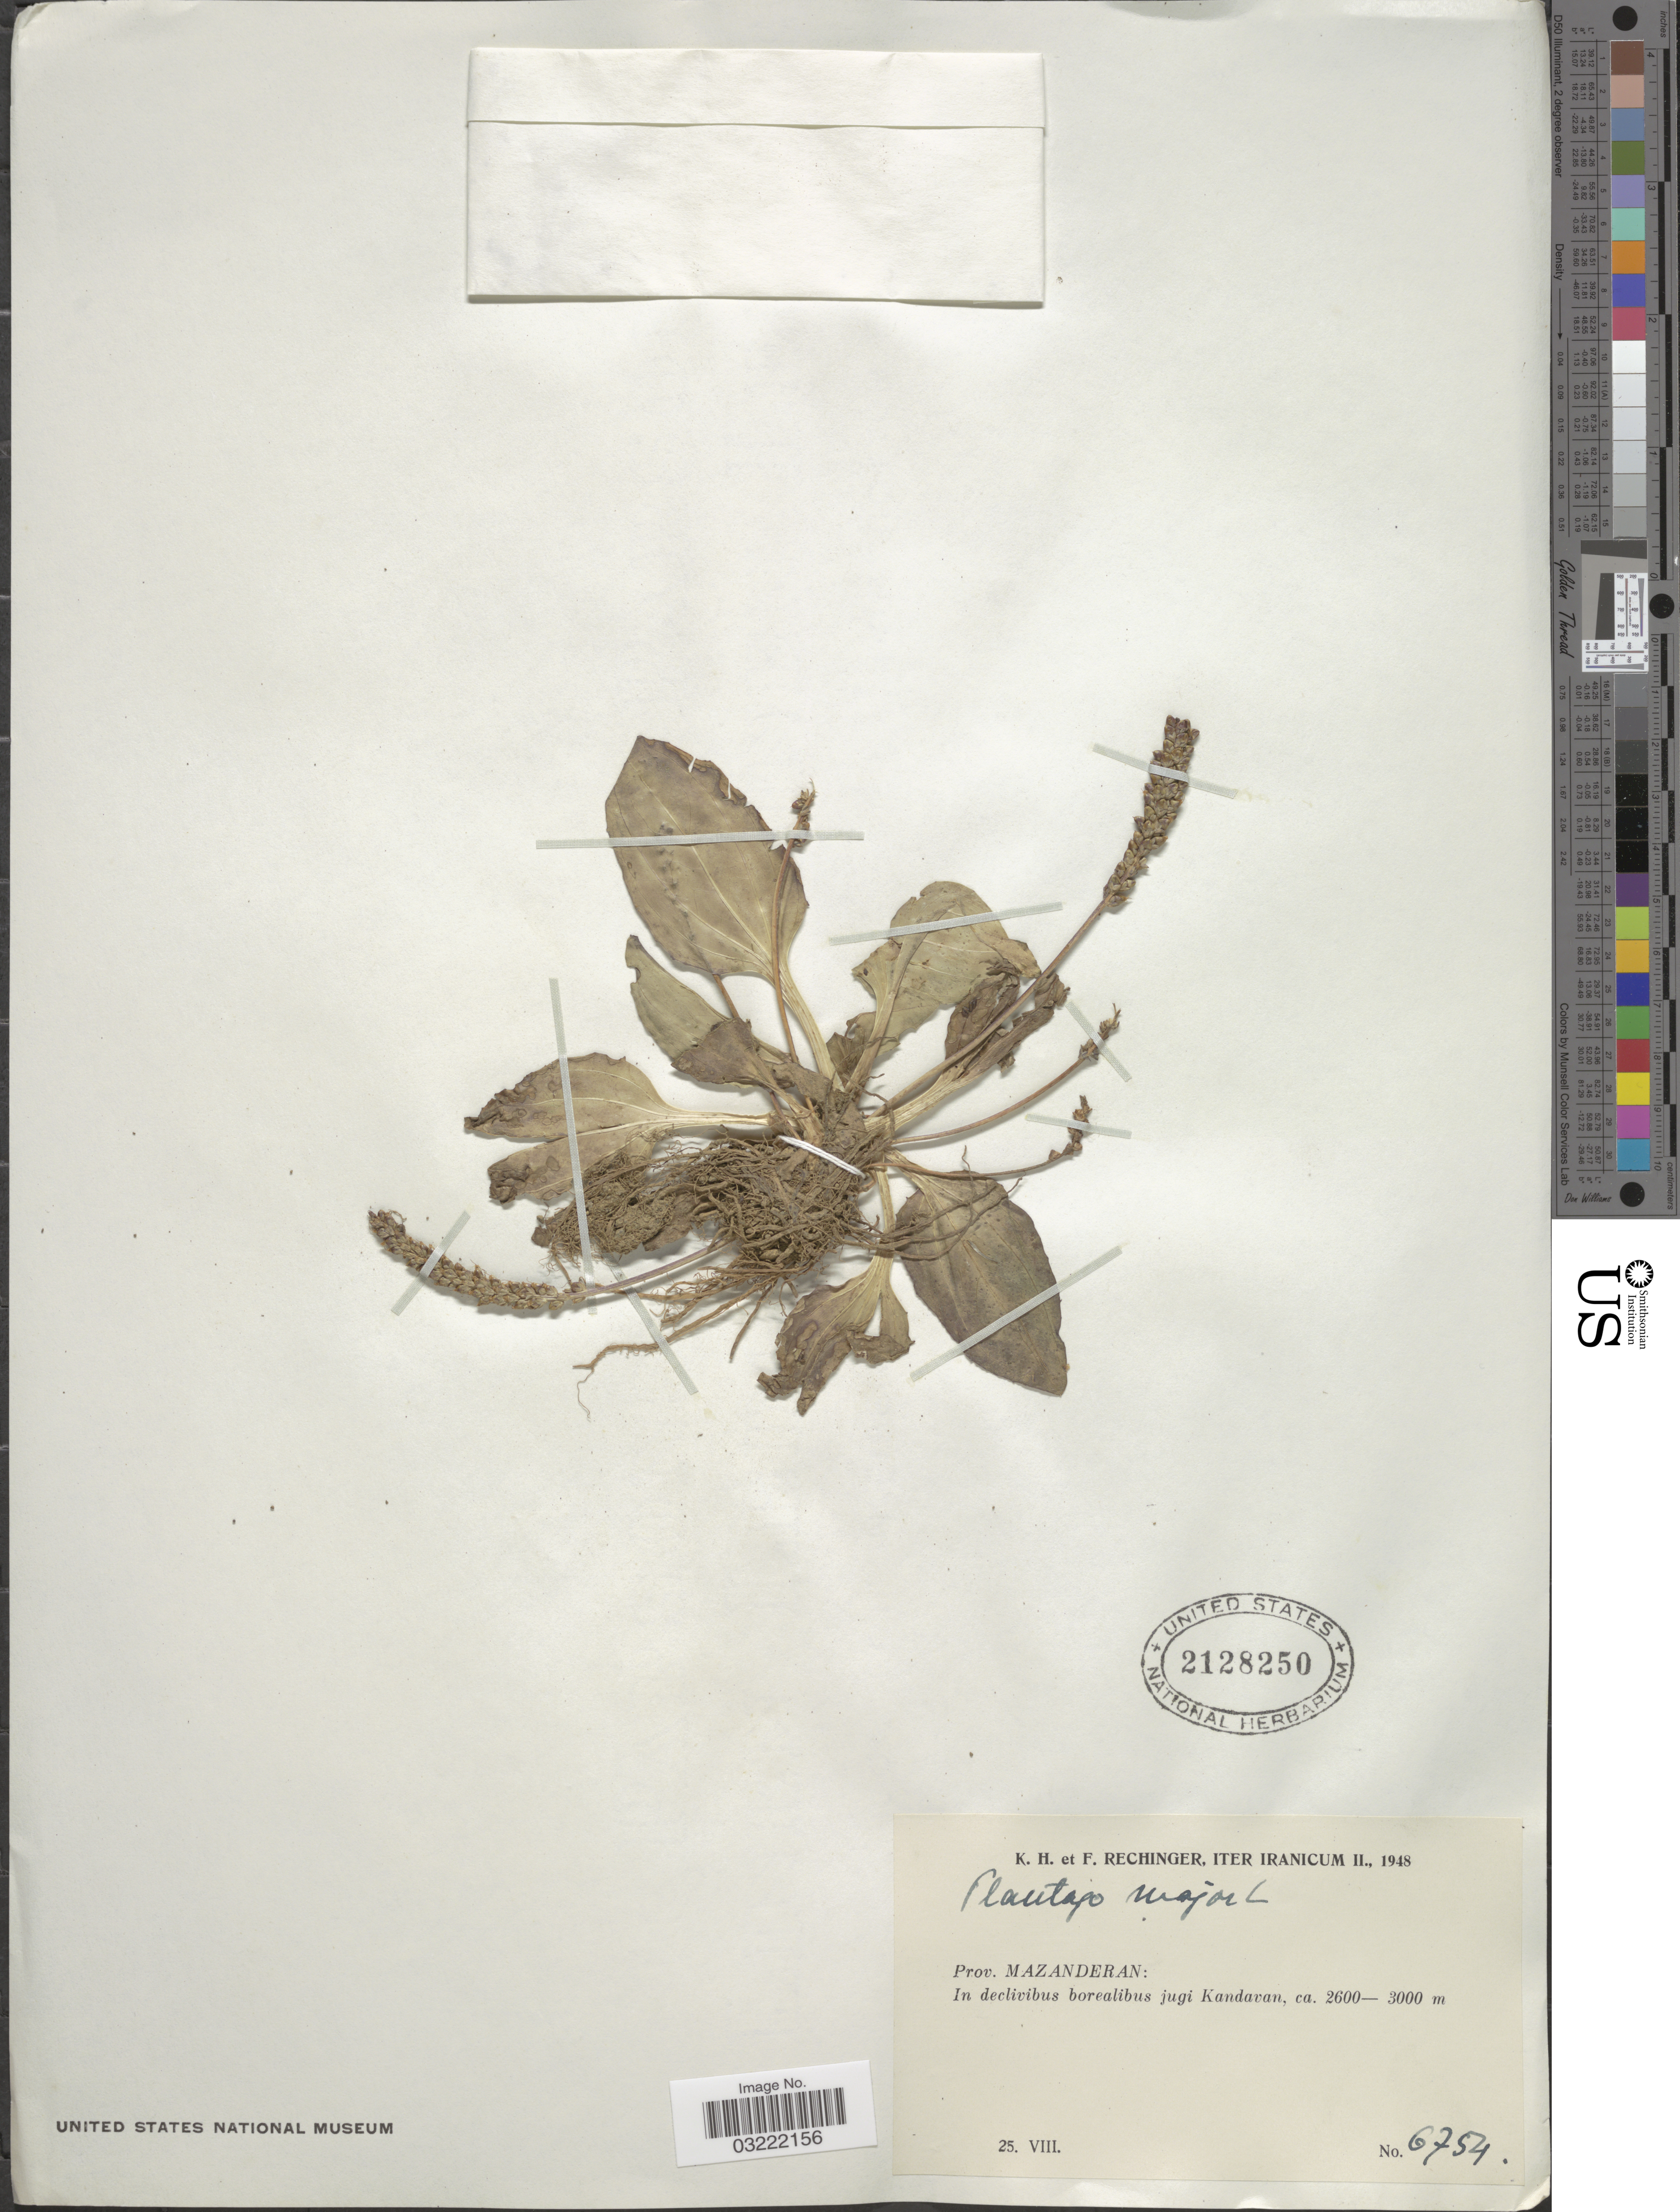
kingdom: Plantae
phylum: Tracheophyta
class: Magnoliopsida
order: Lamiales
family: Plantaginaceae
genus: Plantago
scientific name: Plantago major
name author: L.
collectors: K. H. Rechinger & F. Rechinger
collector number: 6754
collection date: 1948-08-25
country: Iran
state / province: Mazandaran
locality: In declivibus borealibus jugi Kandavan.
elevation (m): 2600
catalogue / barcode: US 2128250